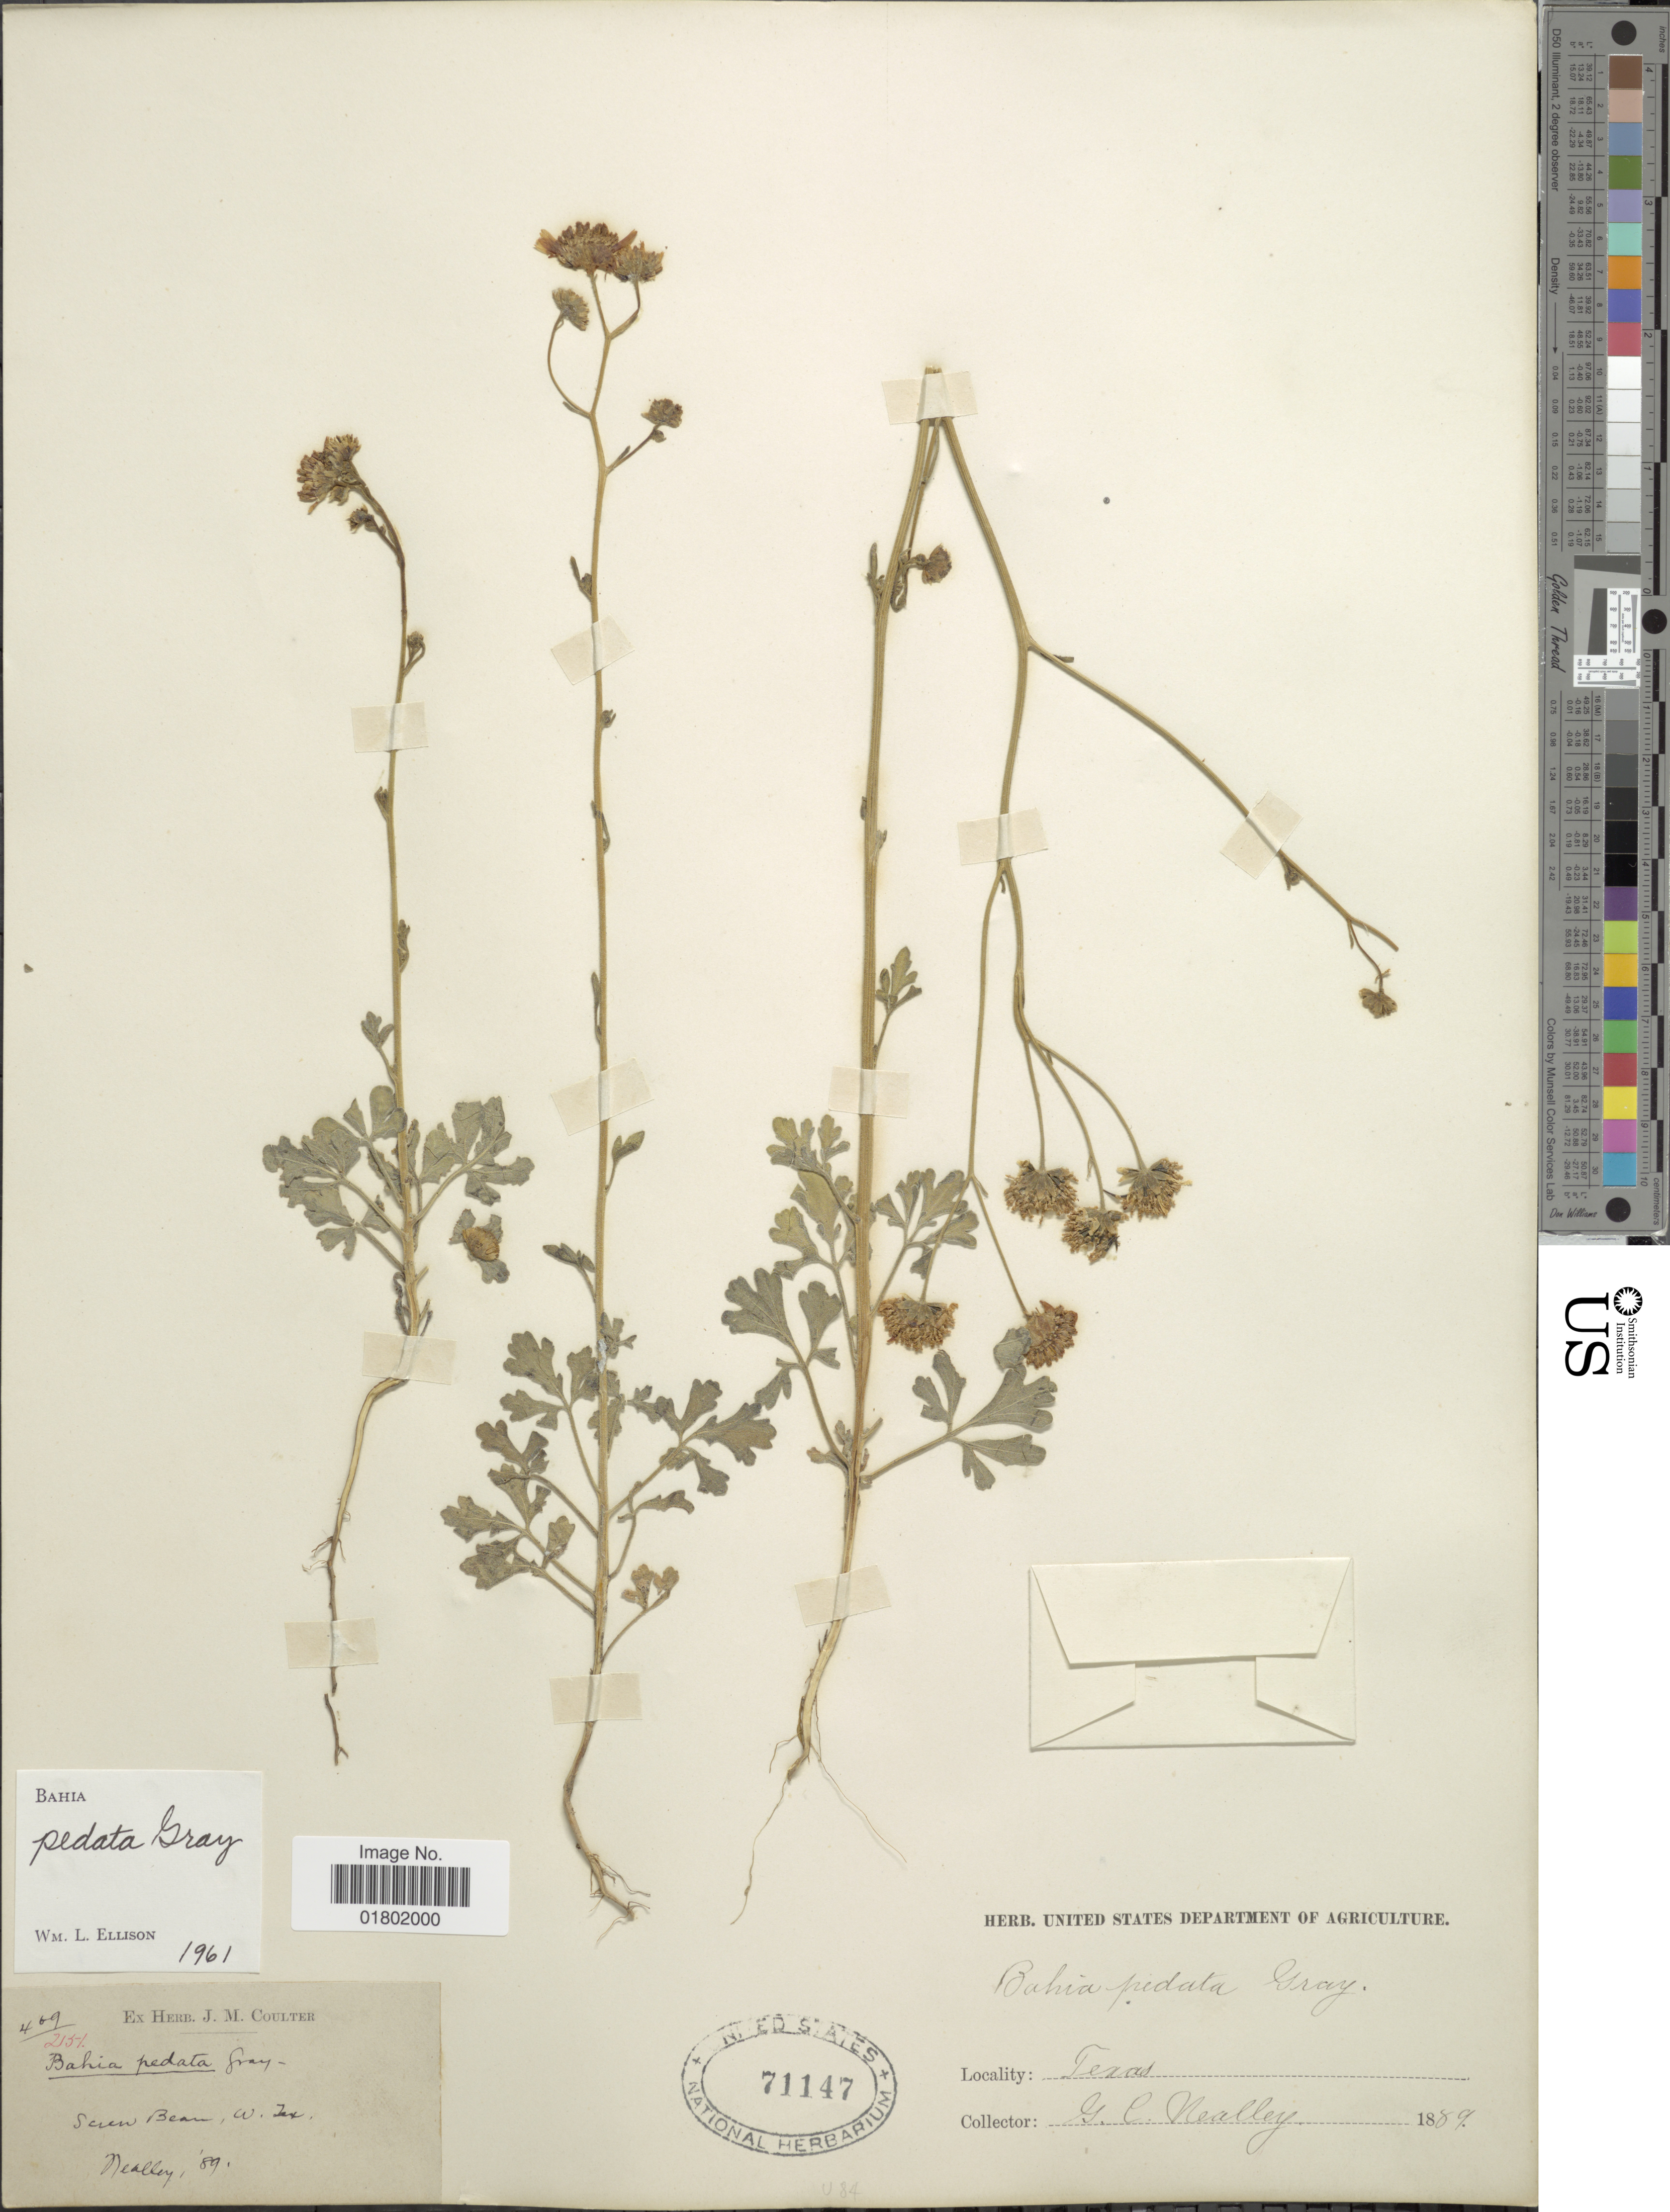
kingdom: Plantae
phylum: Tracheophyta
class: Magnoliopsida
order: Asterales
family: Asteraceae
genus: Bahia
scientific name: Bahia pedata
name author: A. Gray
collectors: G. C. Nealley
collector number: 469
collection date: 1889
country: United States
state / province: Texas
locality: Seven Bean, W. Texas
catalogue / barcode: US 71147